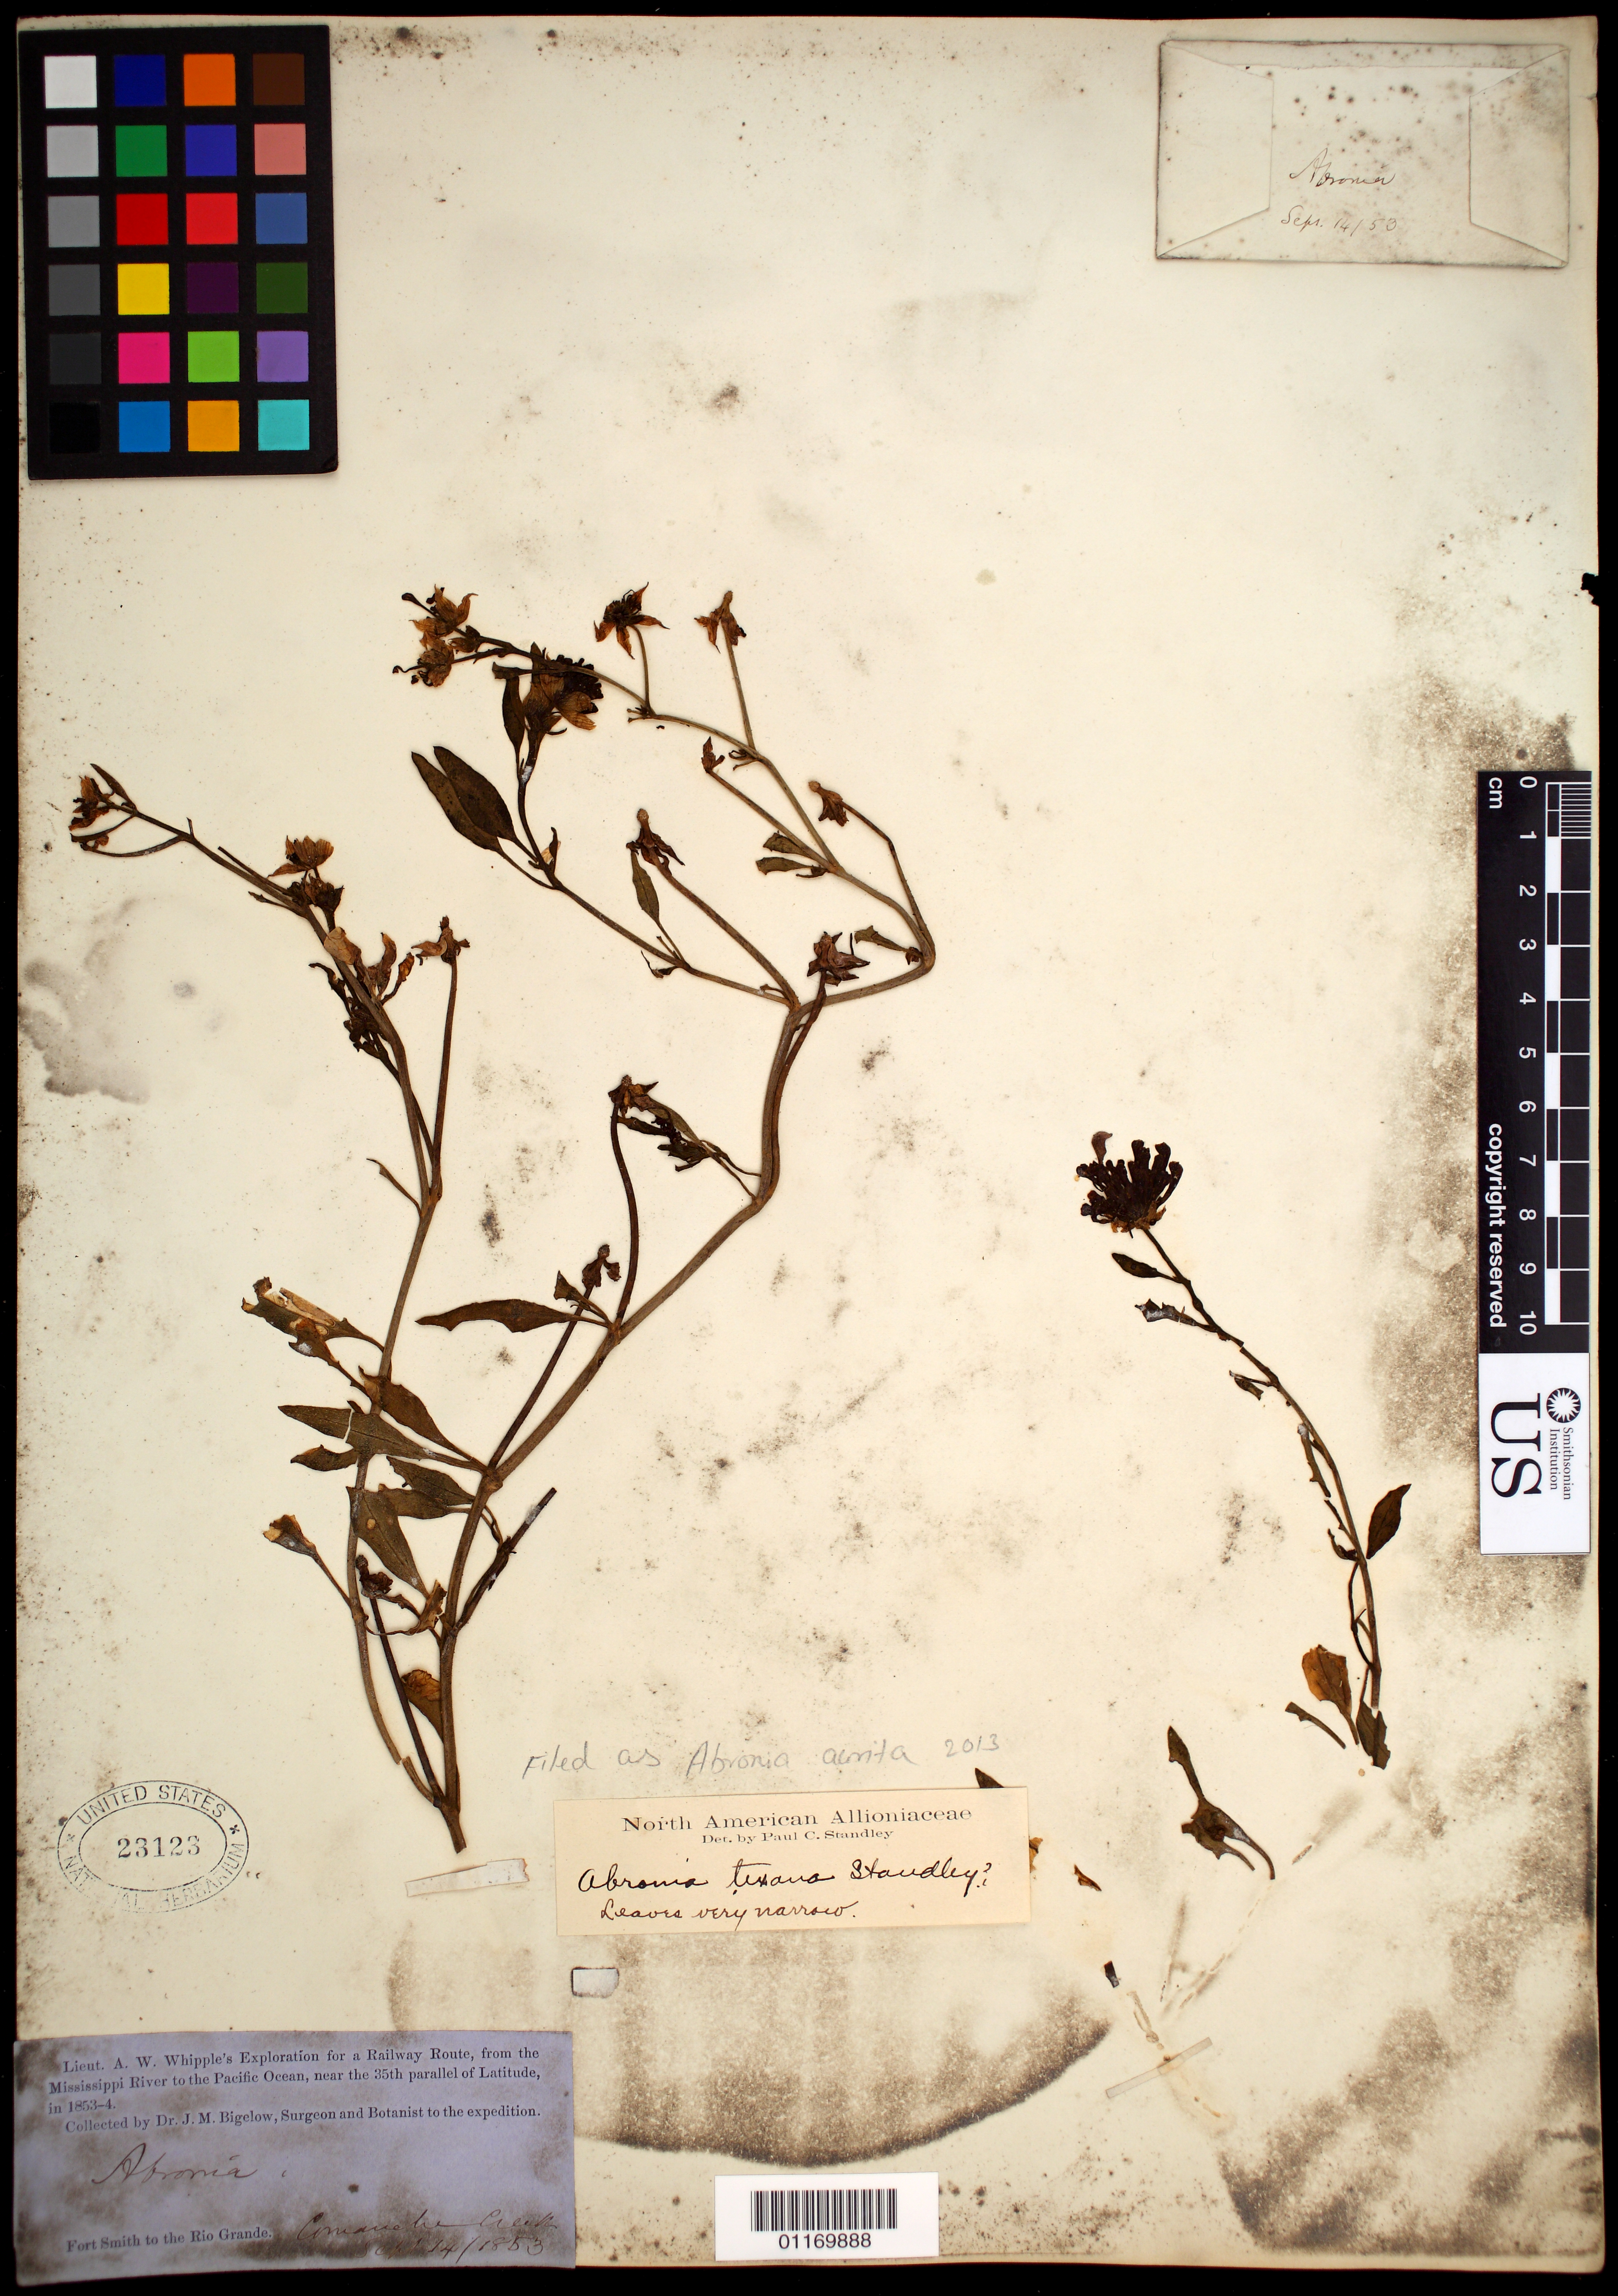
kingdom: Plantae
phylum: Tracheophyta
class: Magnoliopsida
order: Caryophyllales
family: Nyctaginaceae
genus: Abronia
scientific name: Abronia aurita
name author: Abrams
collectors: J. M. Bigelow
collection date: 1853-09-14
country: United States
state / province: Texas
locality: Fort Smith to Rio Grande. Comanche Creek.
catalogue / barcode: US 23123